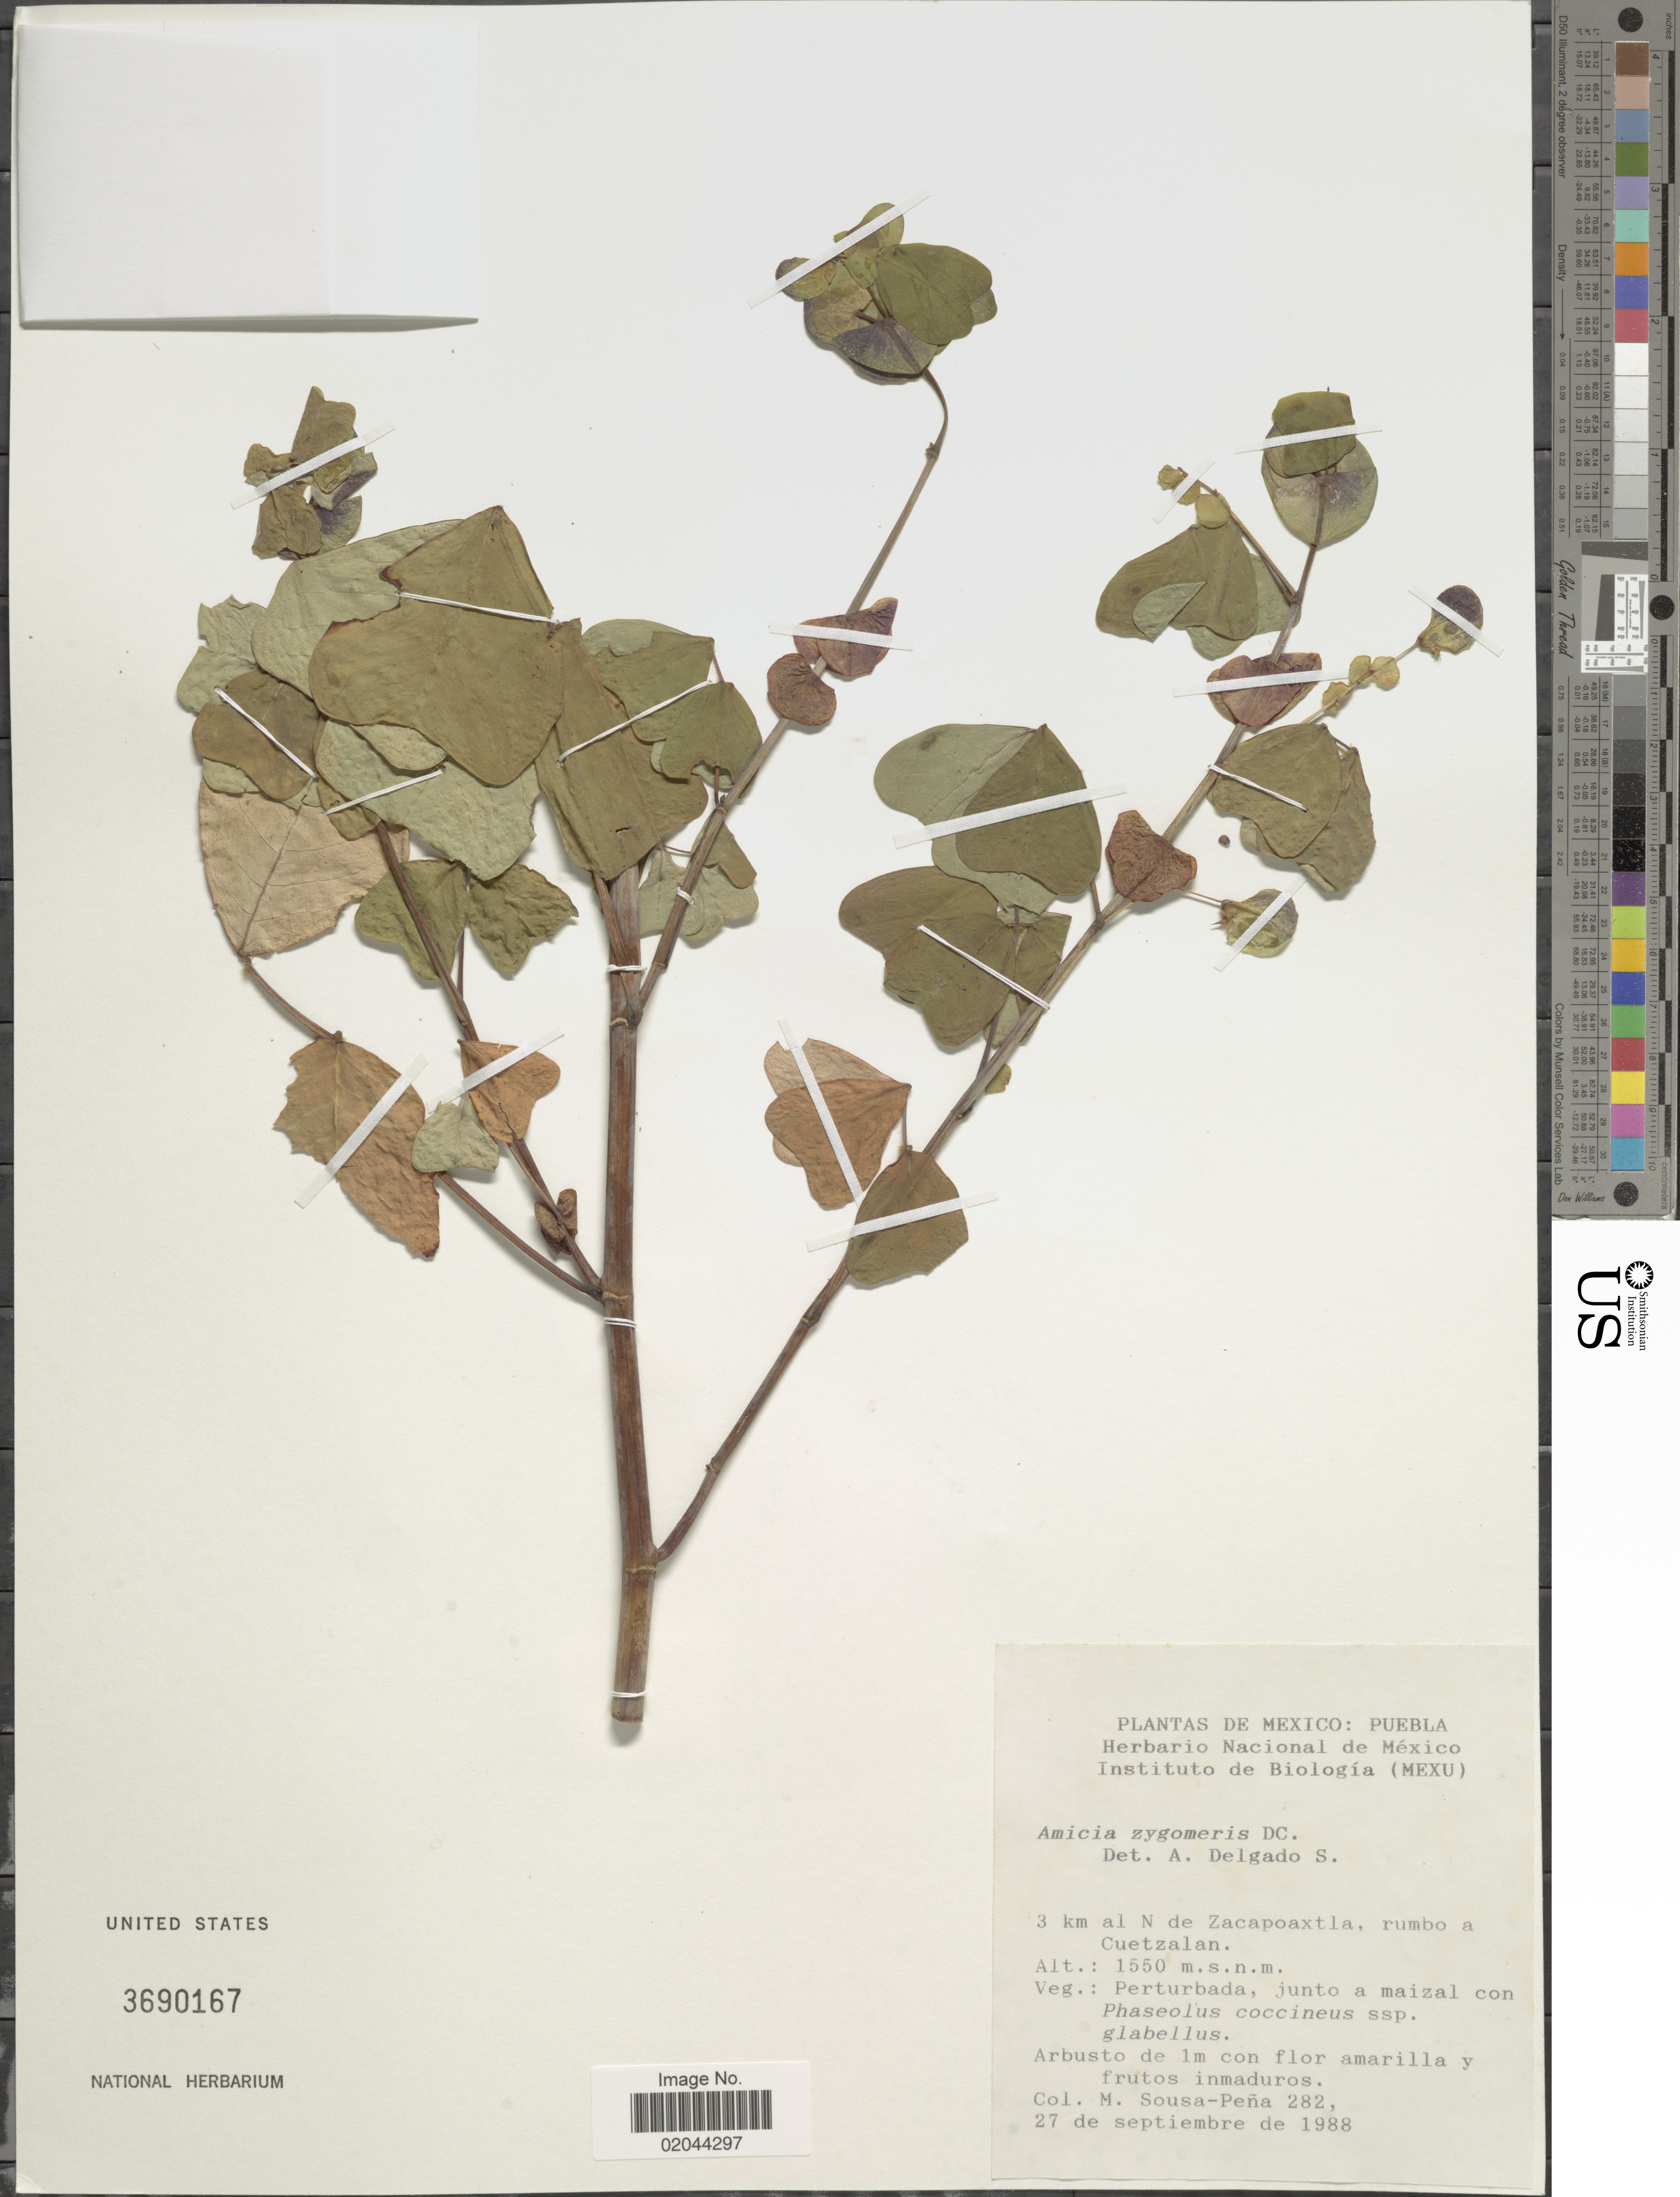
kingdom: Plantae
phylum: Tracheophyta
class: Magnoliopsida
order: Fabales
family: Fabaceae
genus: Amicia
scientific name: Amicia zygomeris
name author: DC.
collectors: M. Sousa Peña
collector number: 282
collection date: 1988-09-27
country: Mexico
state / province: Puebla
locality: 3 km al N de Zacapoaxtla, rumbo a Cuetzalan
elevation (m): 1550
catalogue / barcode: US 3690167